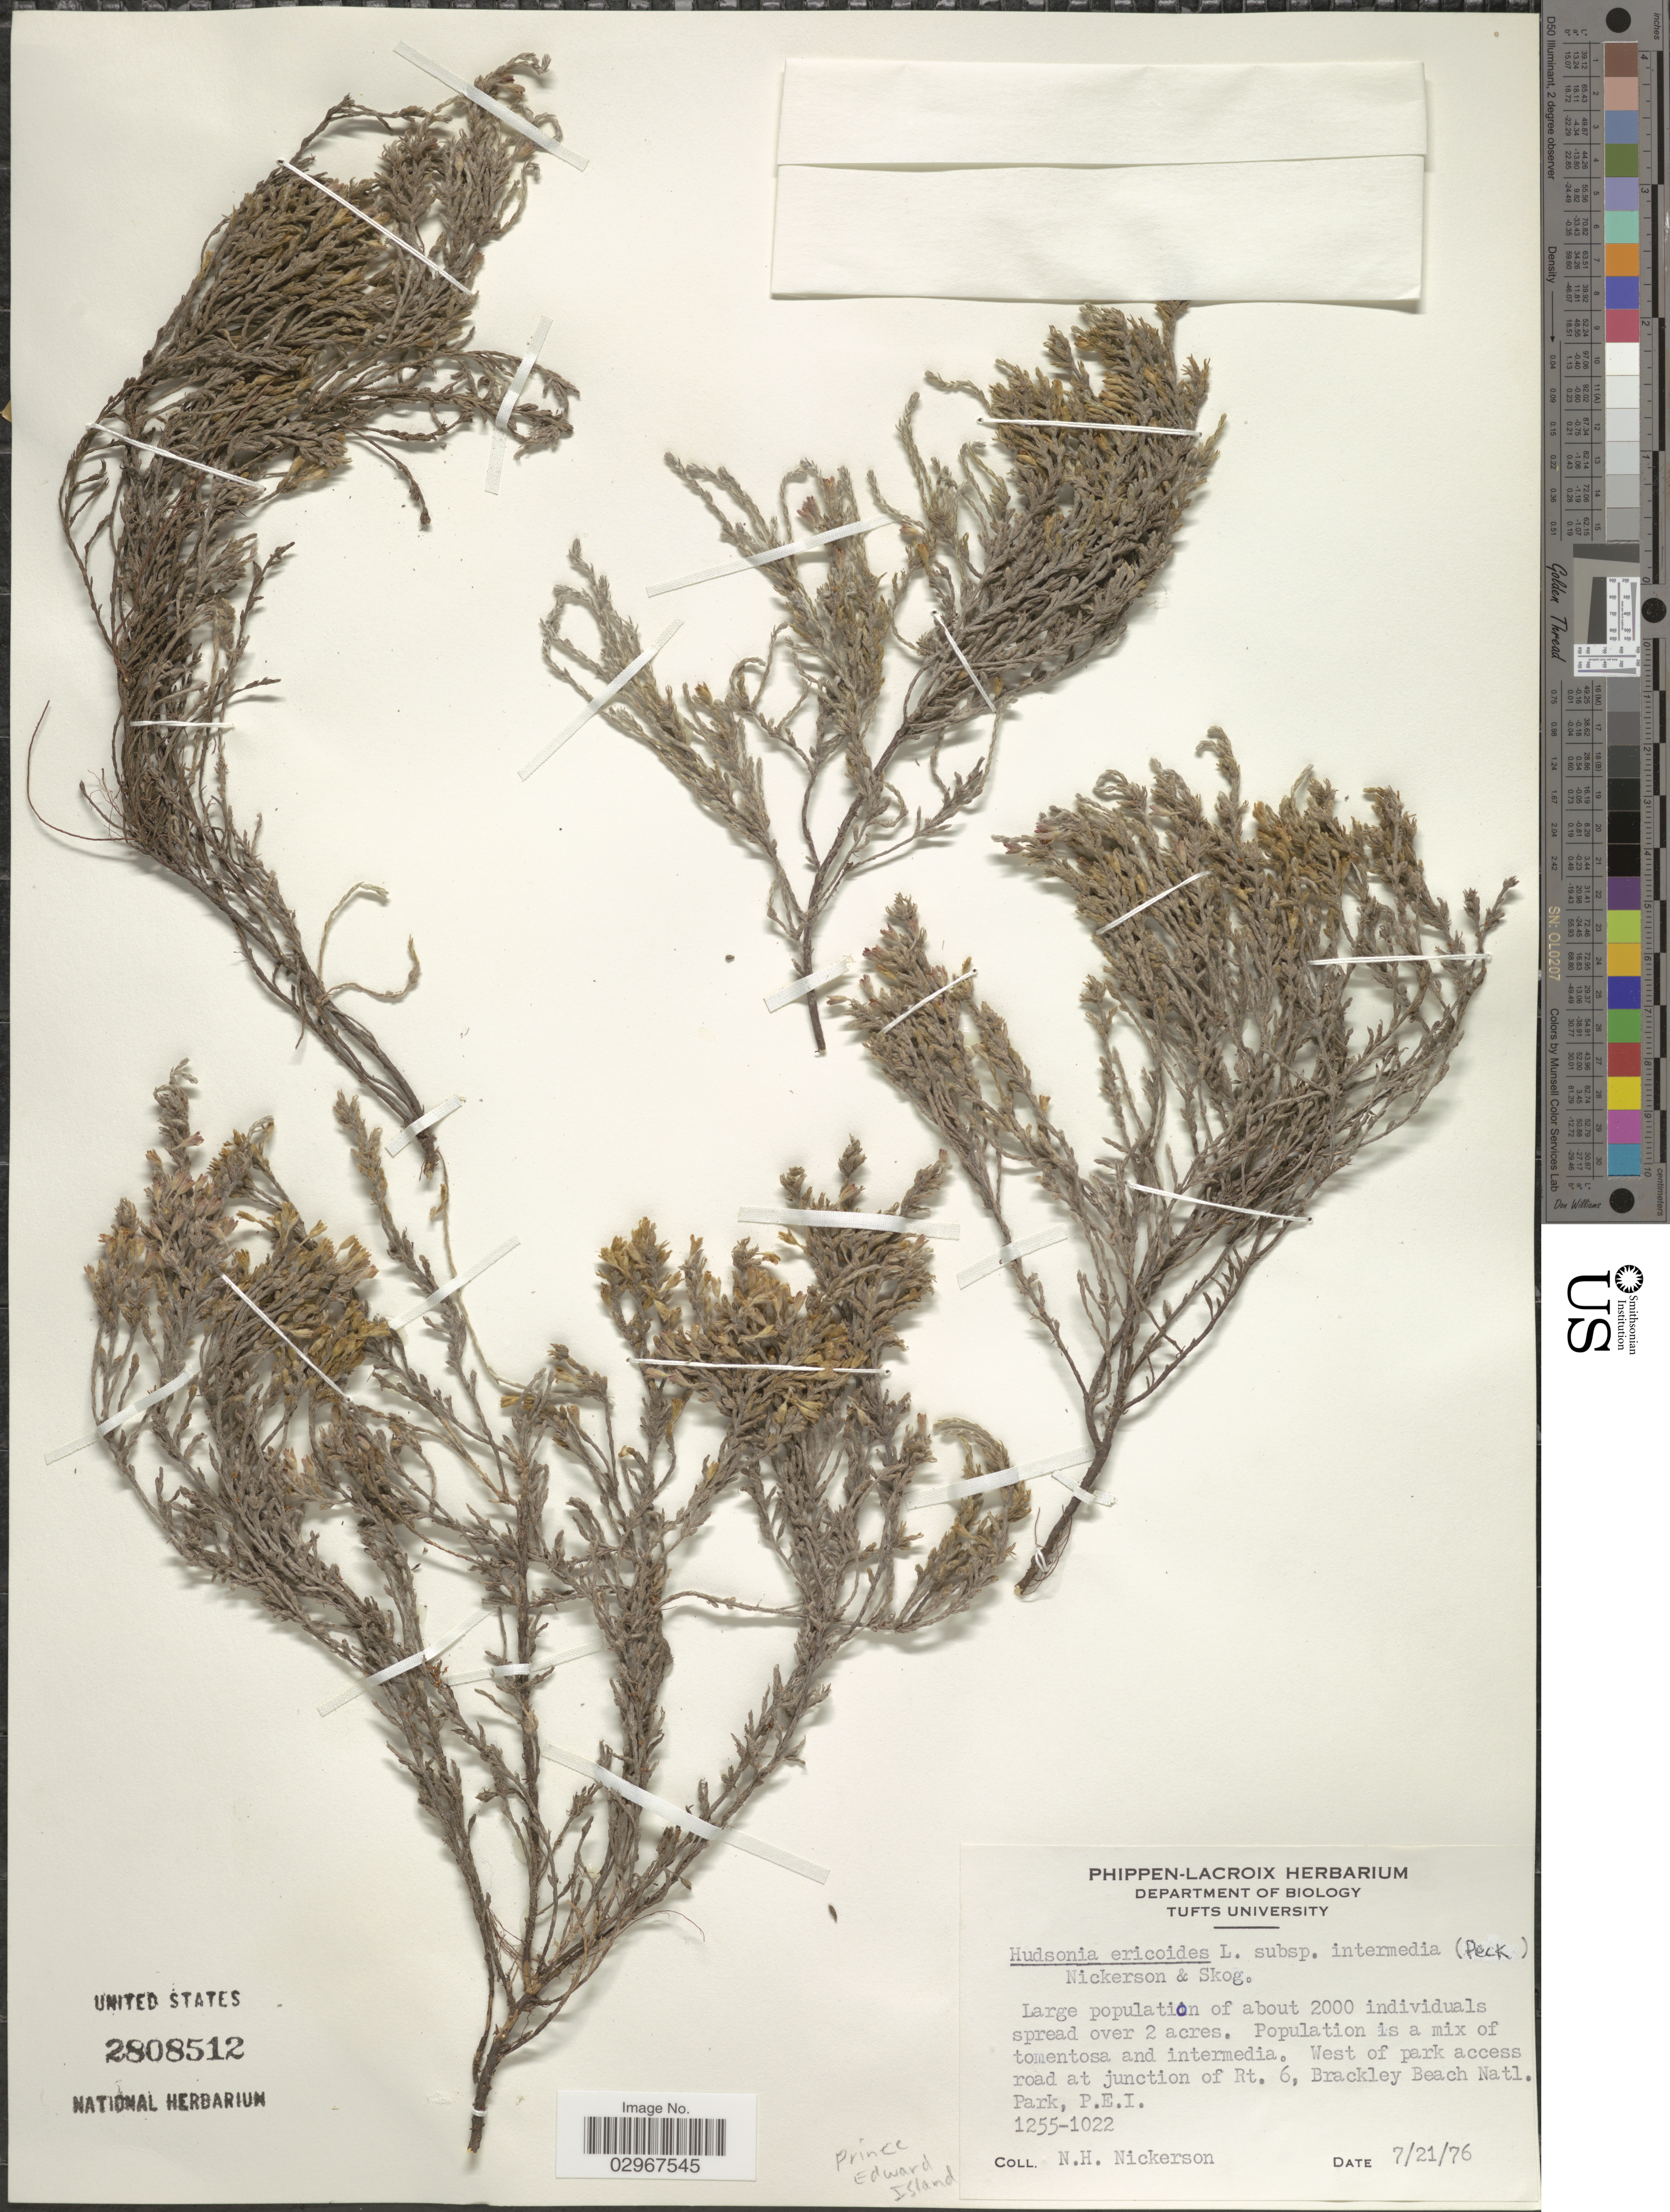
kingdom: Plantae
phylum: Tracheophyta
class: Magnoliopsida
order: Malvales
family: Cistaceae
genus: Hudsonia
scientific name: Hudsonia ericoides subsp. intermedia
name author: (Peck) N.H. Nick. & J.E. Skog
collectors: N. Nickerson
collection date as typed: Transcribed d/m/y: 21/7/76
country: Canada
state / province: Prince Edward Island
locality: West of park access road at junction of Rt. 6, Brackley Beach Natl. Park, P.E.I.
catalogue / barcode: US 2808512